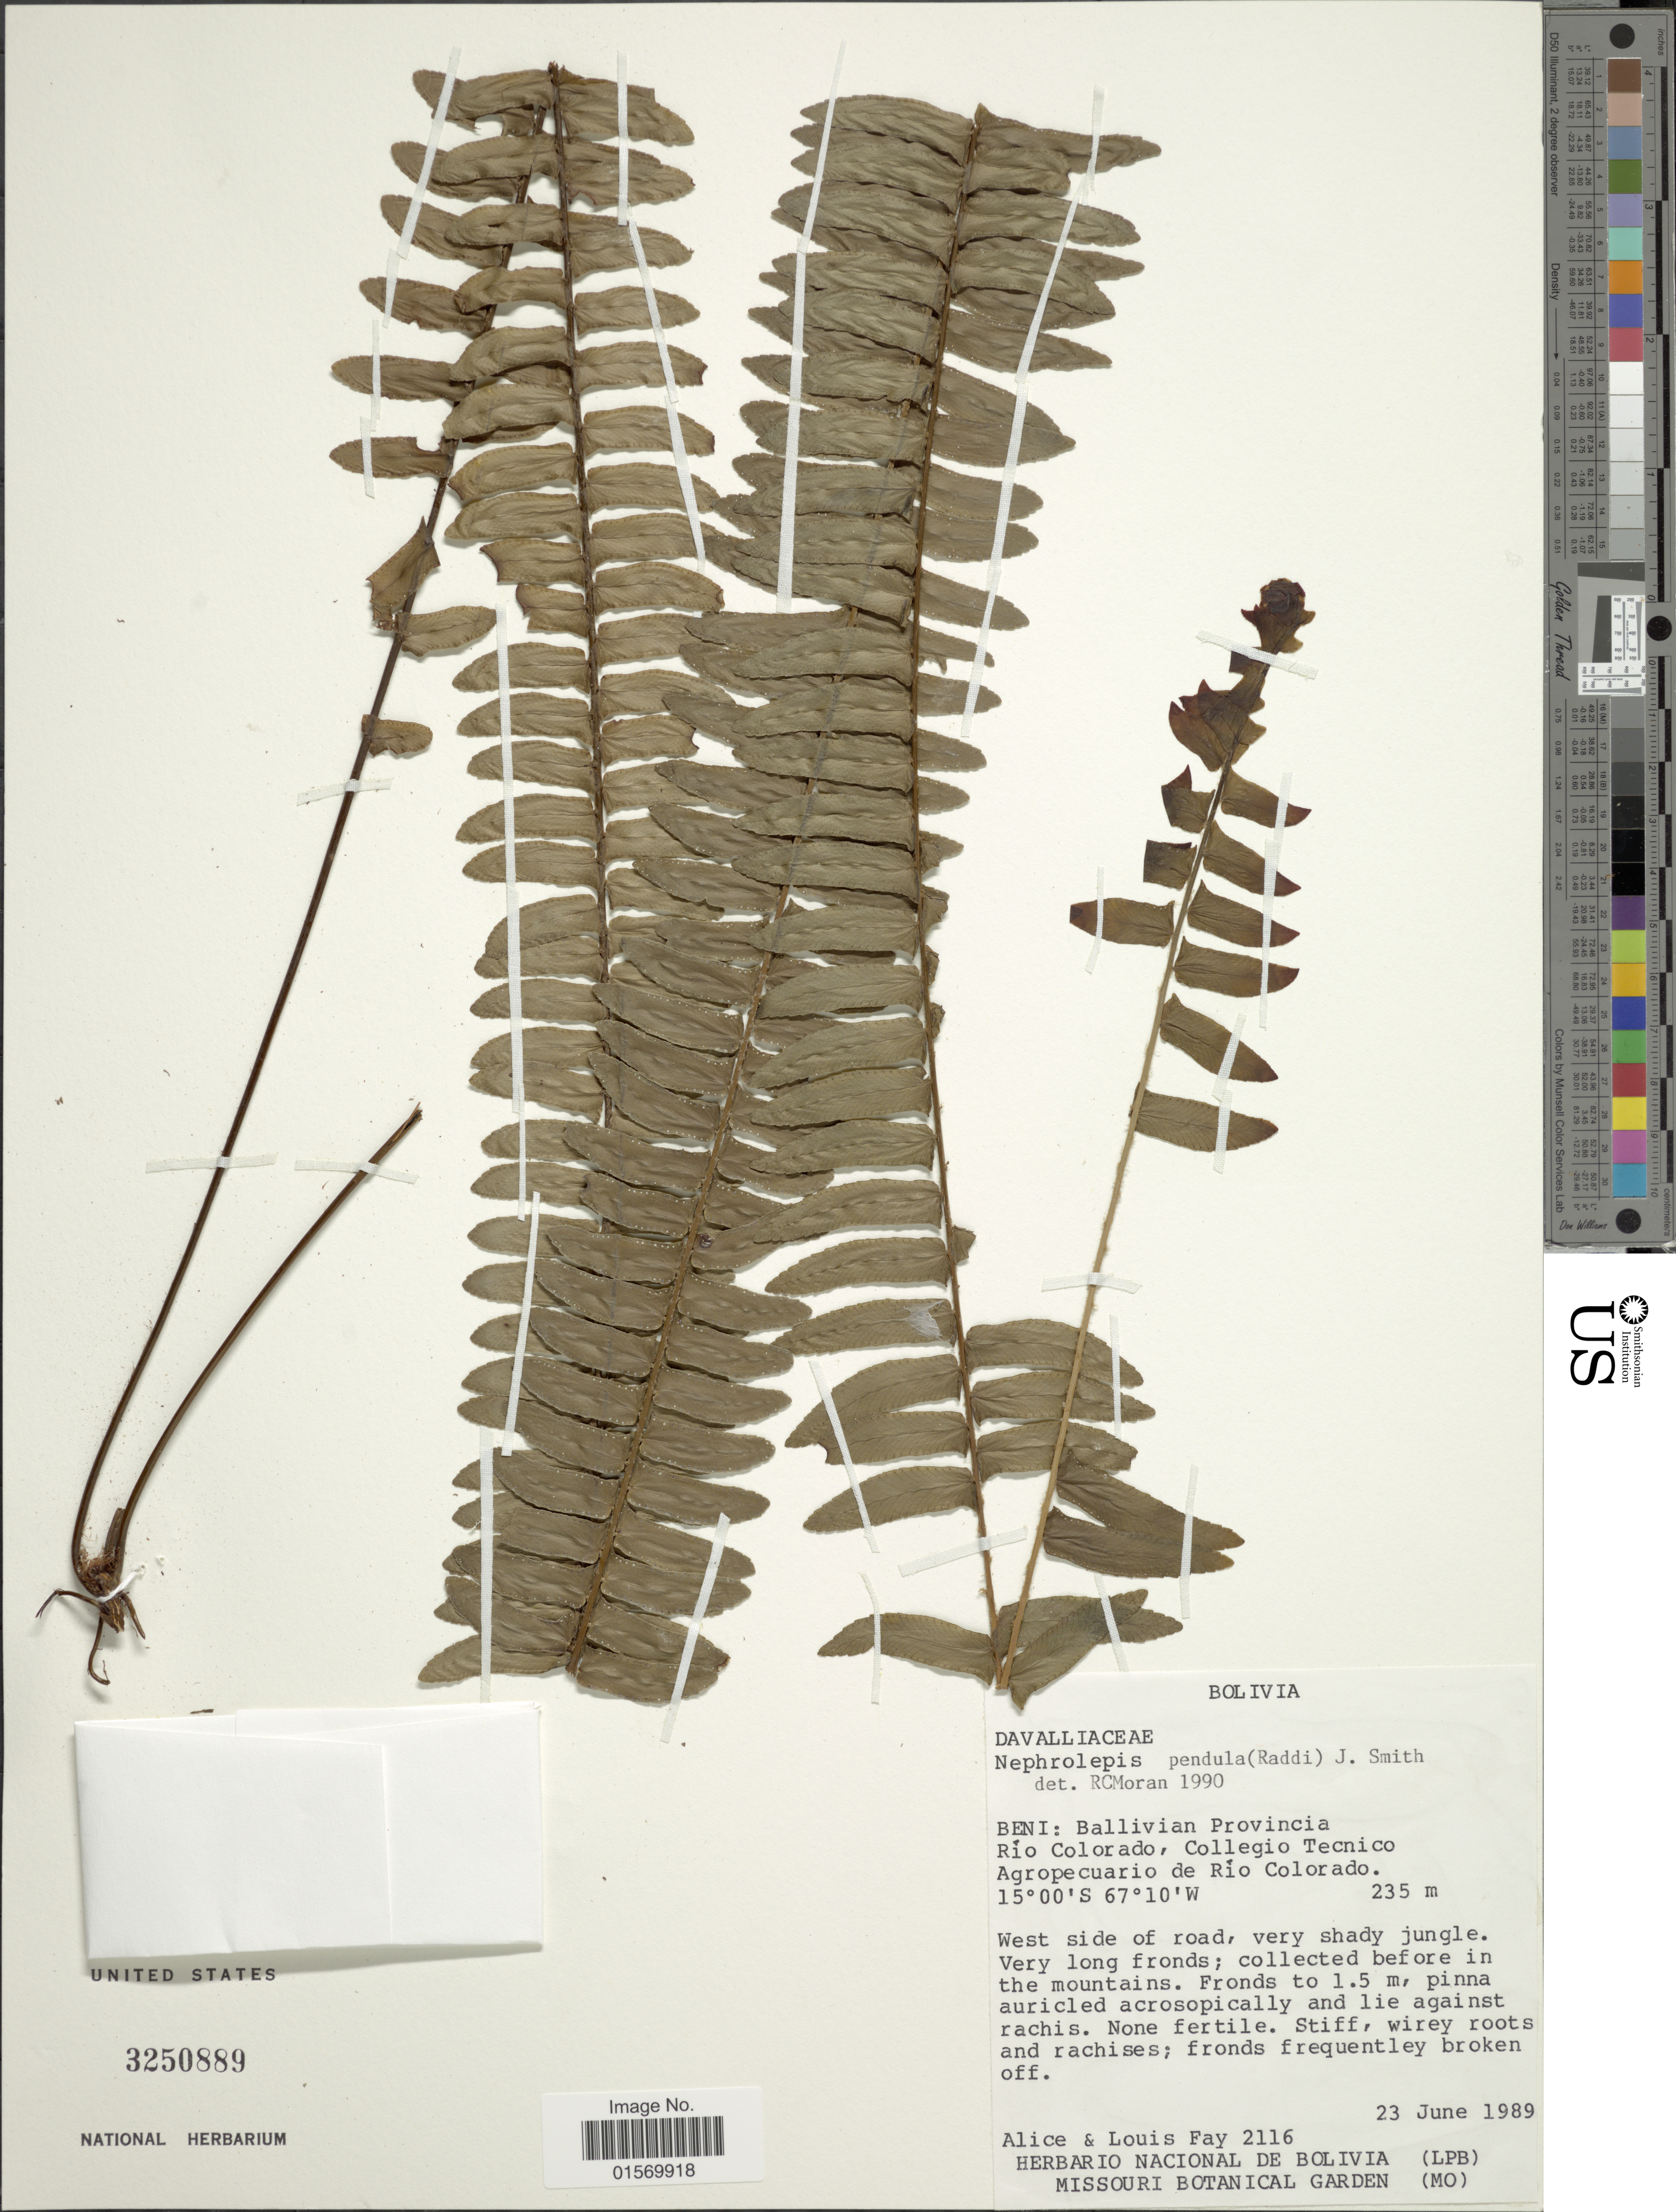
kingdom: Plantae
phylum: Tracheophyta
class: Polypodiopsida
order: Polypodiales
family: Nephrolepidaceae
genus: Nephrolepis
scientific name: Nephrolepis pendula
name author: (Raddi) J. Sm.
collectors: A. Fay & L. Fay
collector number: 2116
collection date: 1989-06-23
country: Bolivia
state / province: Beni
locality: Ballivian Province, Rio Colorado, Collegio Tecnico, Agropecuario de Rio Colorado, west side of road.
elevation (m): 235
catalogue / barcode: US 3250889